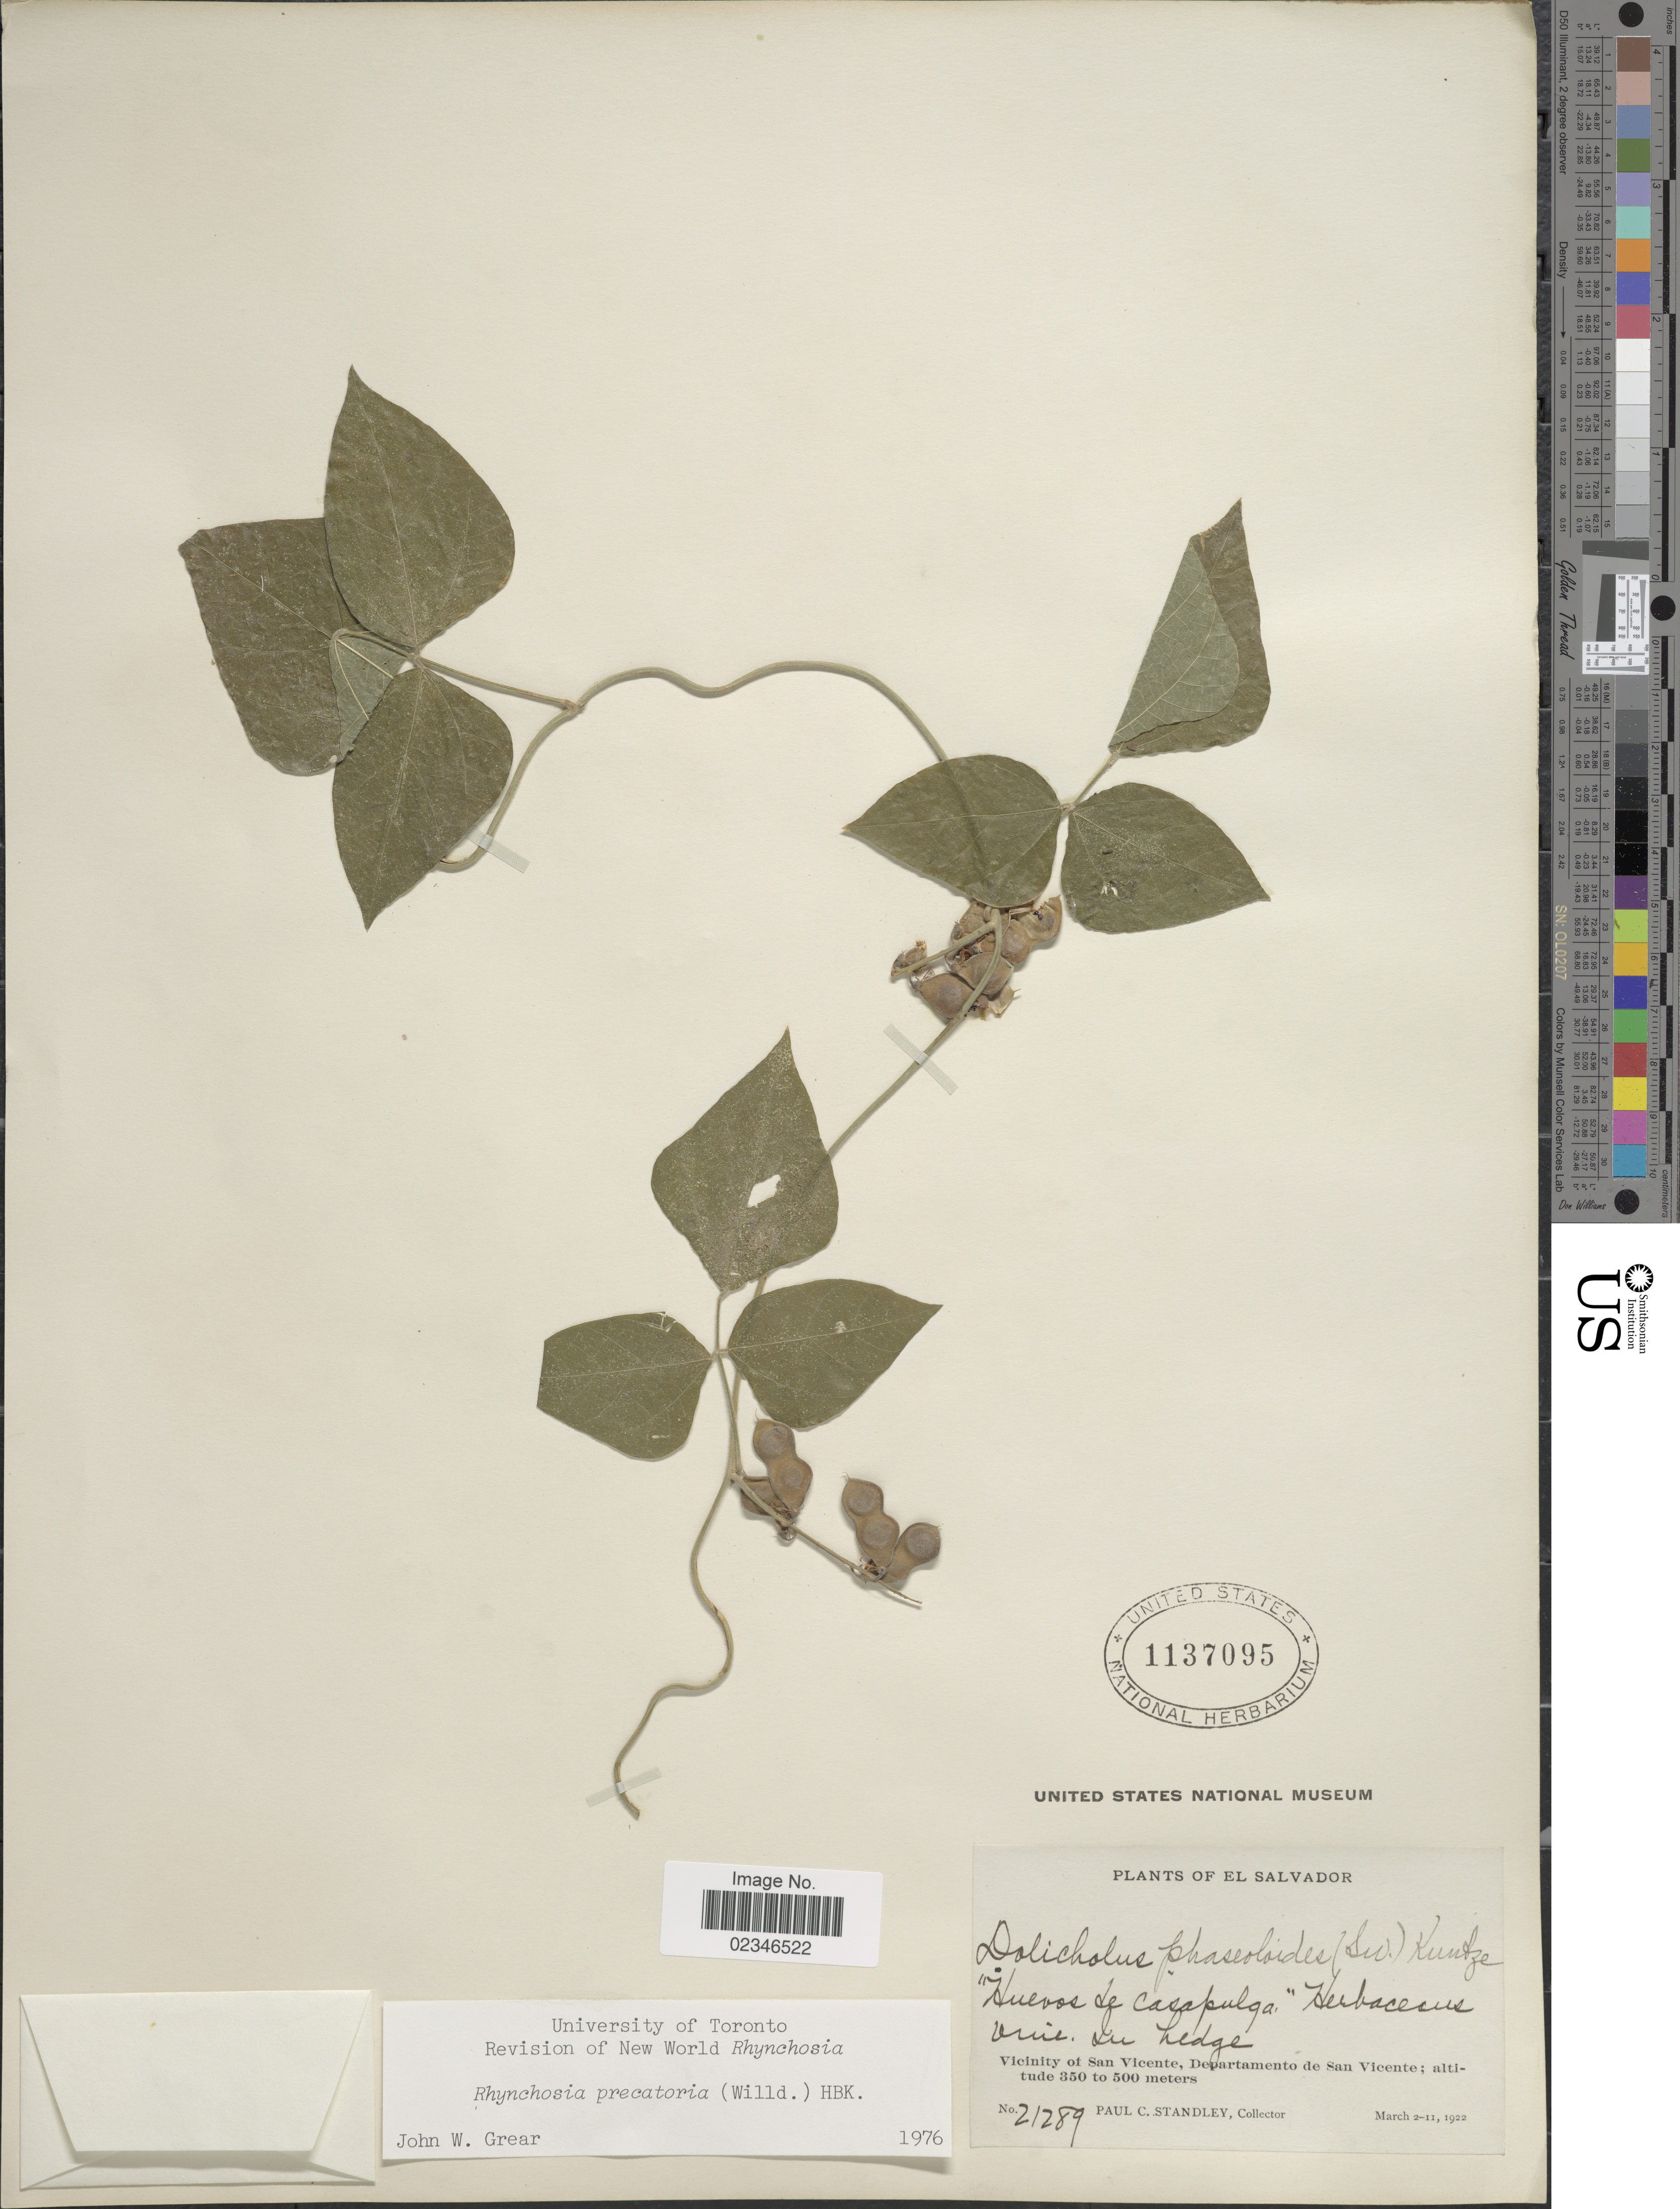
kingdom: Plantae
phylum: Tracheophyta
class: Magnoliopsida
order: Fabales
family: Fabaceae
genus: Rhynchosia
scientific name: Rhynchosia precatoria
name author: (Willd.) DC.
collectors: P. C. Standley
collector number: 21289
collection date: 1922-03-02/1922-03-11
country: El Salvador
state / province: San Vincente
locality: Vicinity of San Vicente, Departamento de San Vicente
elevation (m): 350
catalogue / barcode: US 1137095